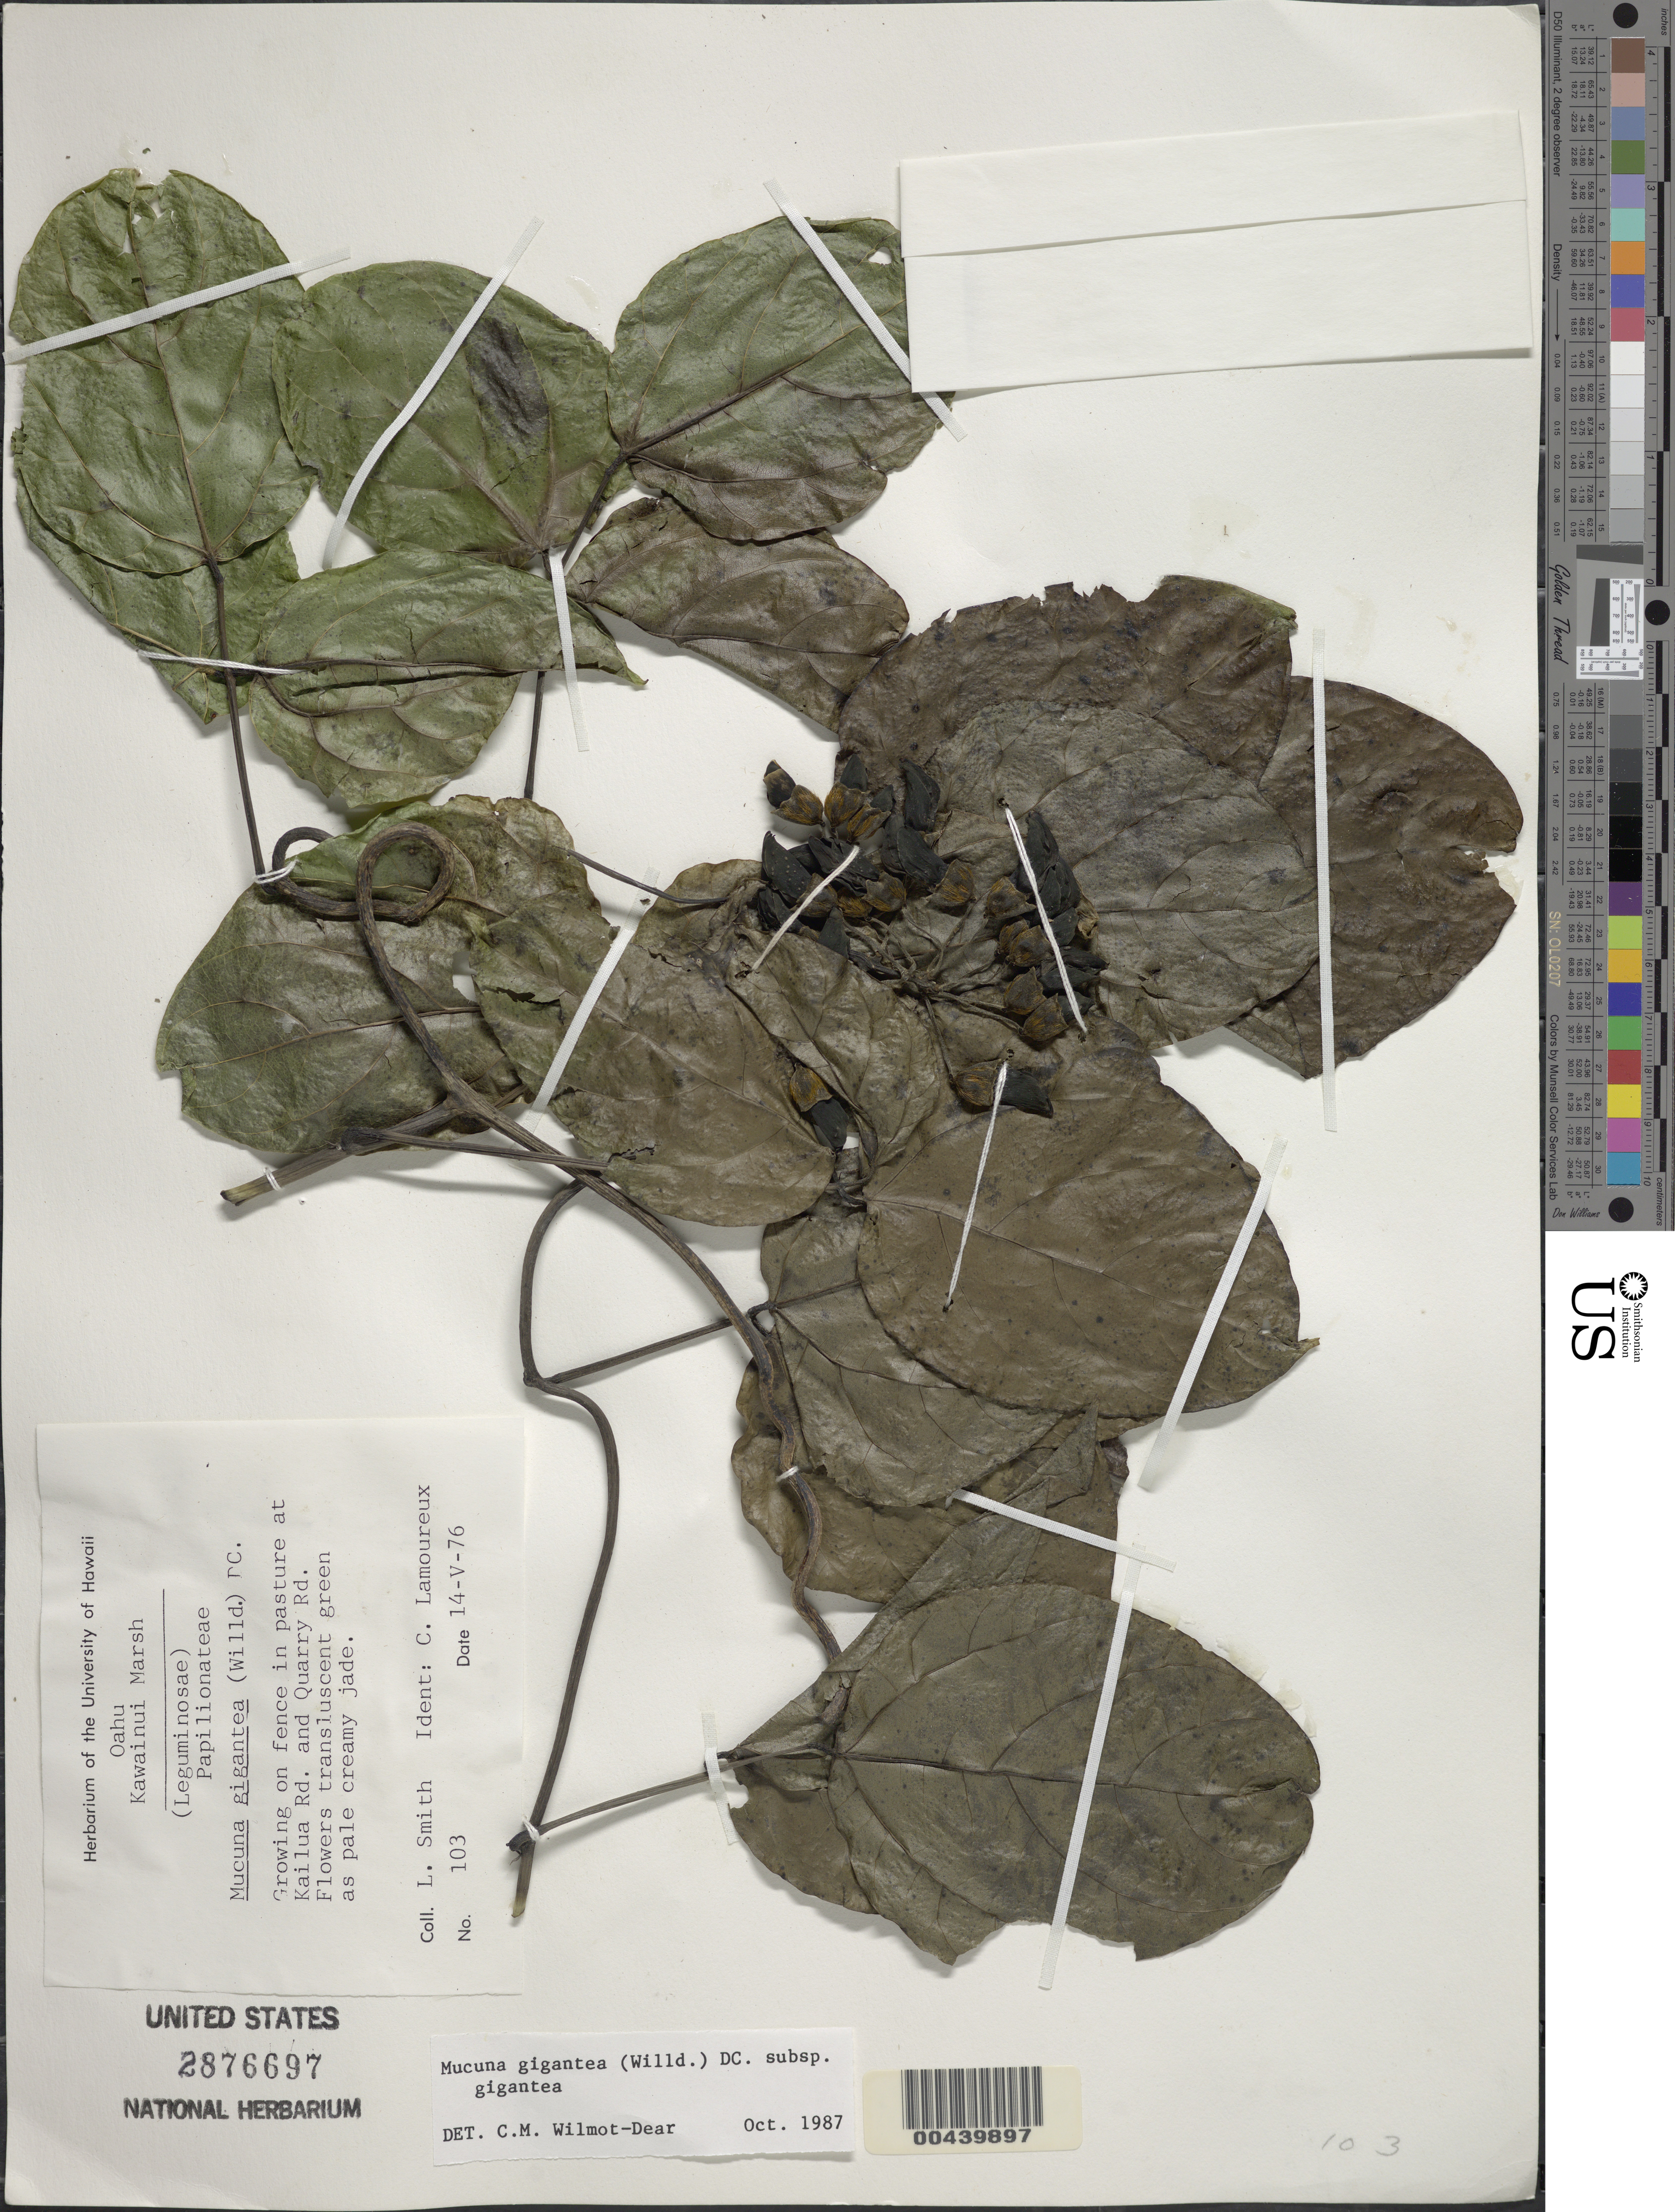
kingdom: Plantae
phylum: Tracheophyta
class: Magnoliopsida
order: Fabales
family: Fabaceae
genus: Mucuna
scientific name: Mucuna gigantea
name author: (Willd.) DC.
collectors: L. Smith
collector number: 103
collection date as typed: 14 May 1976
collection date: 1976-05-14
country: United States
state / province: Hawaii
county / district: Honolulu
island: Oahu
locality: Kawainui Marsh, Kailua Rd. and Quarry Rd.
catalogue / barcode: US 2876697